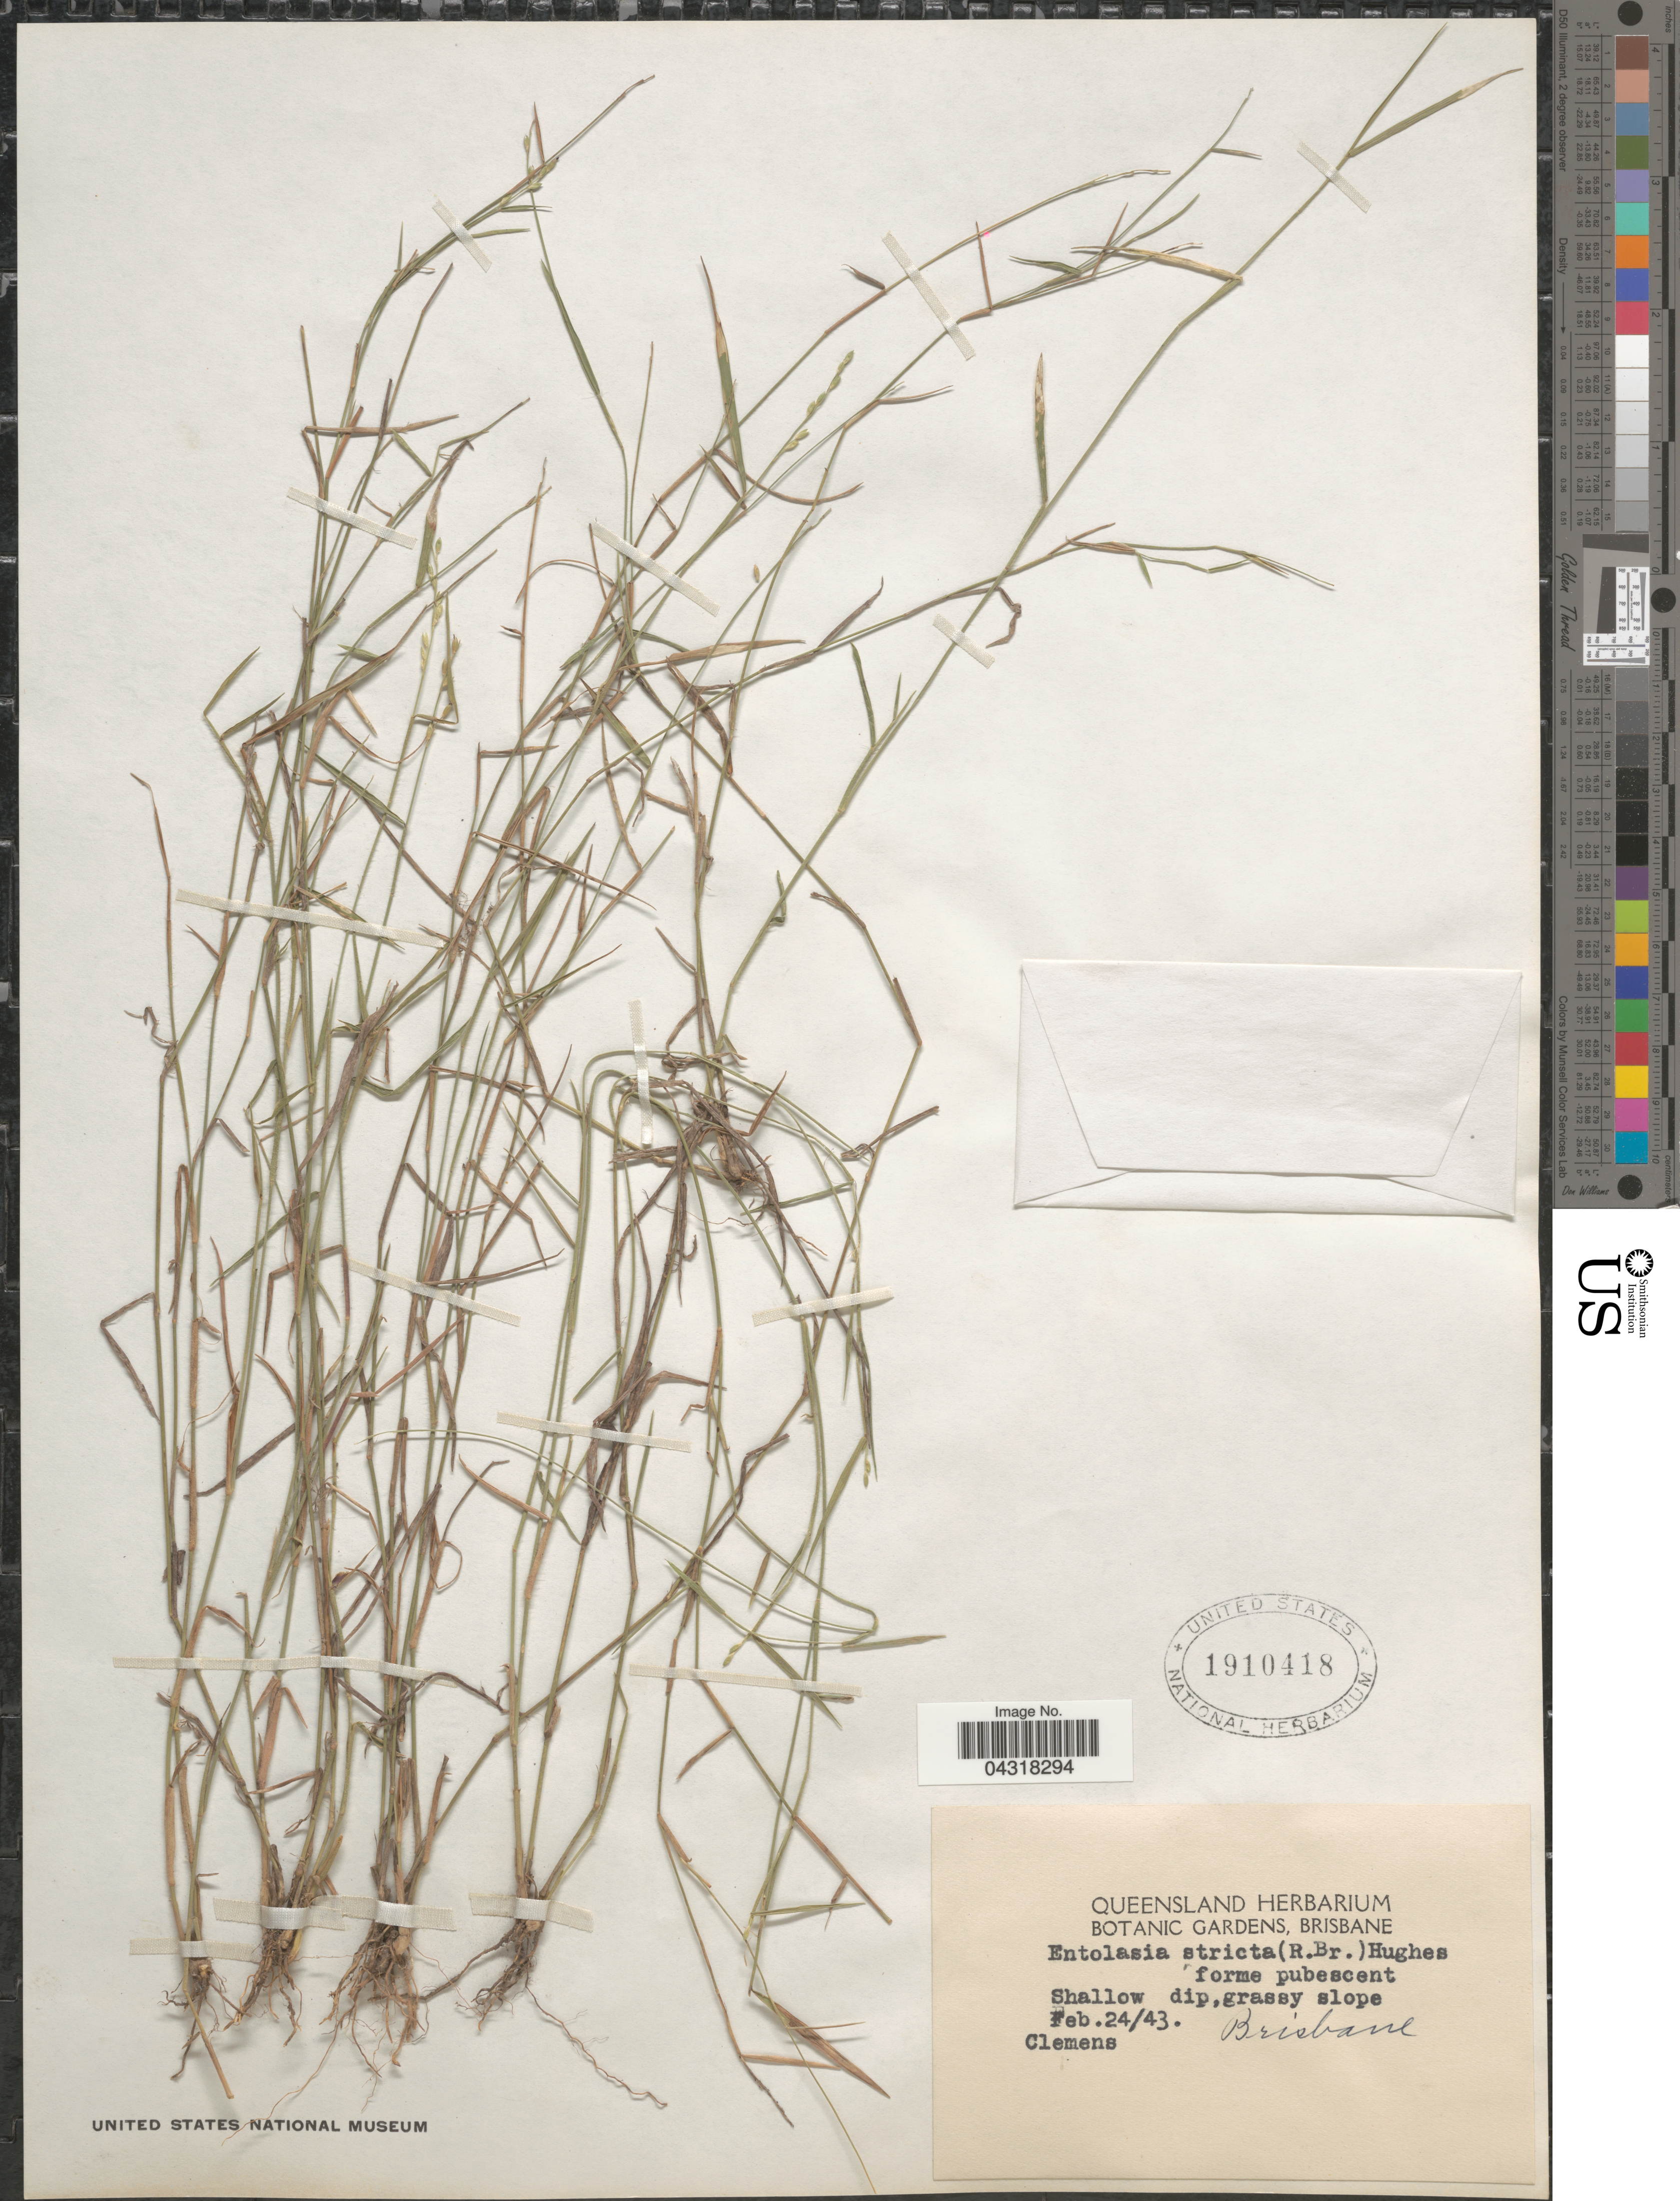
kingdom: Plantae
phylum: Tracheophyta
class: Liliopsida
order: Poales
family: Poaceae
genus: Entolasia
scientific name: Entolasia stricta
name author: (R. Br.) C.E. Hughes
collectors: -. Clemens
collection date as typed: Transcribed d/m/y: 24/2/43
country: Australia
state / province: Queensland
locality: Shallow dip, grassy slope. Brisbane.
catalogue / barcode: US 1910418